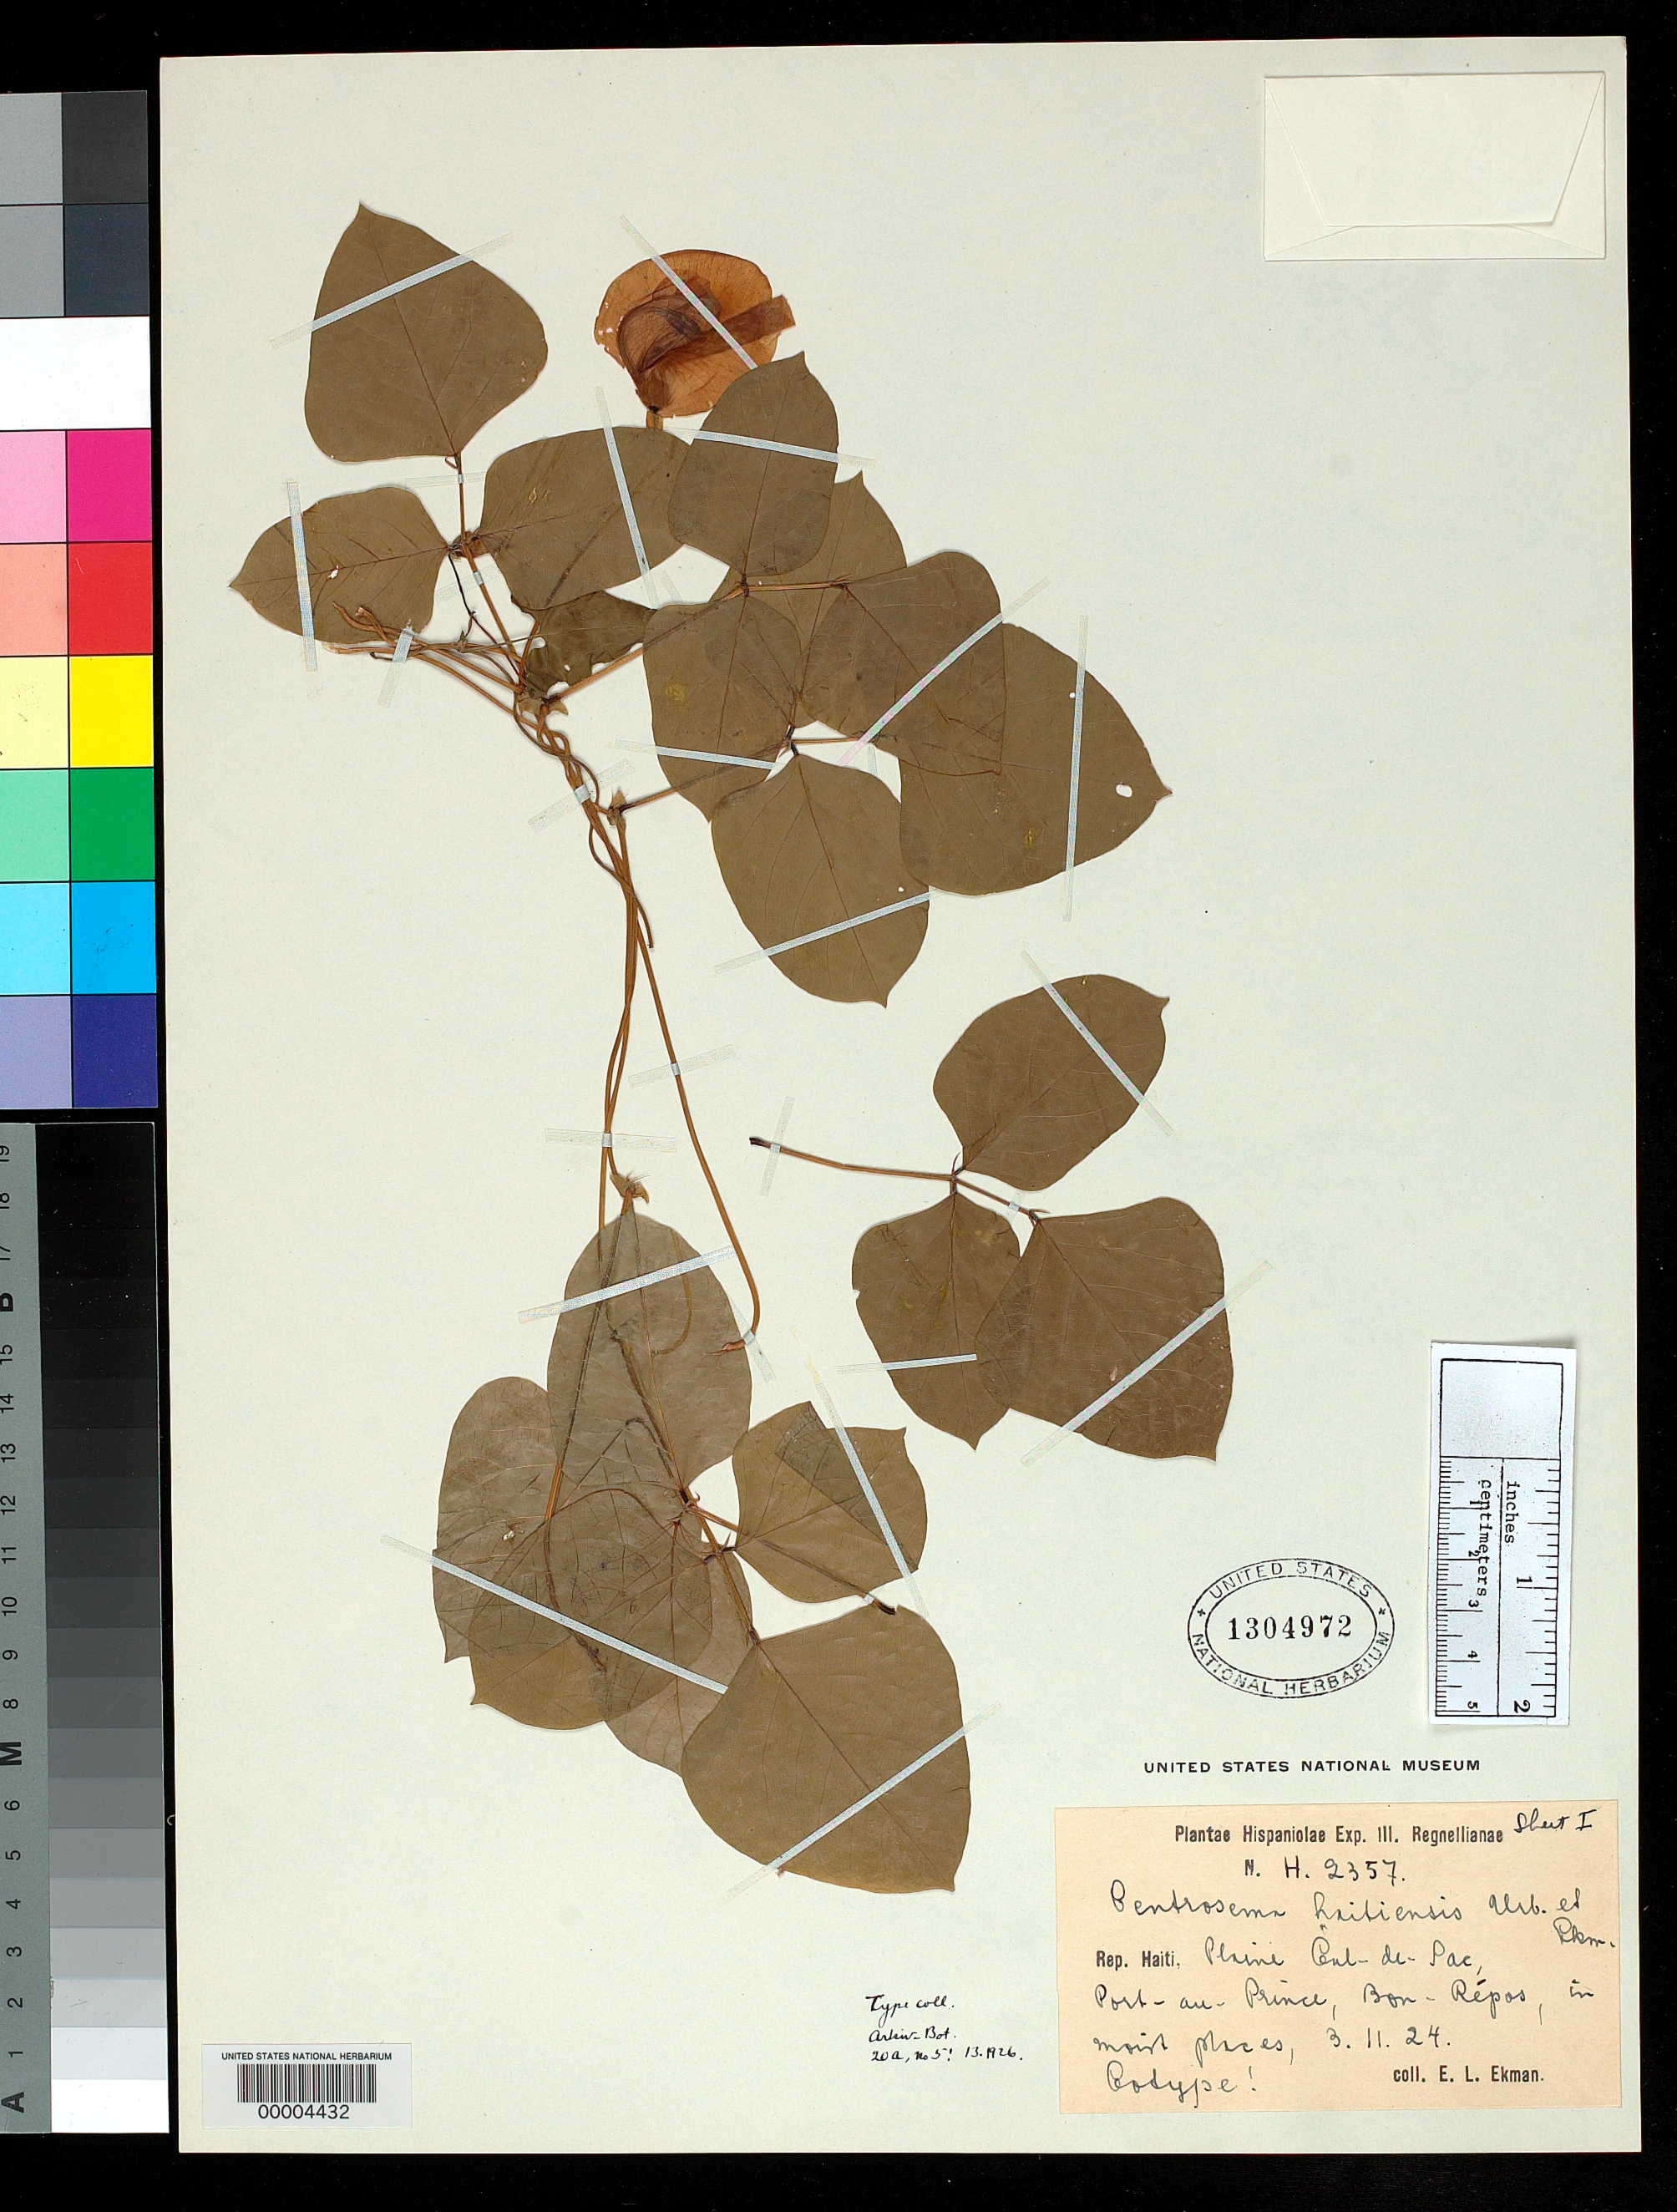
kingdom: Plantae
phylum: Tracheophyta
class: Magnoliopsida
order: Fabales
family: Fabaceae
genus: Centrosema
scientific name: Centrosema haitiense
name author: Urb. & Ekman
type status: Isotype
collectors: E. L. Ekman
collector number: H 2357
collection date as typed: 03 Nov 1924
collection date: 1924-11-03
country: Haiti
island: Hispaniola Island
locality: Prope Port-au-Prince, Bon Repos.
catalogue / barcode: US 1304972